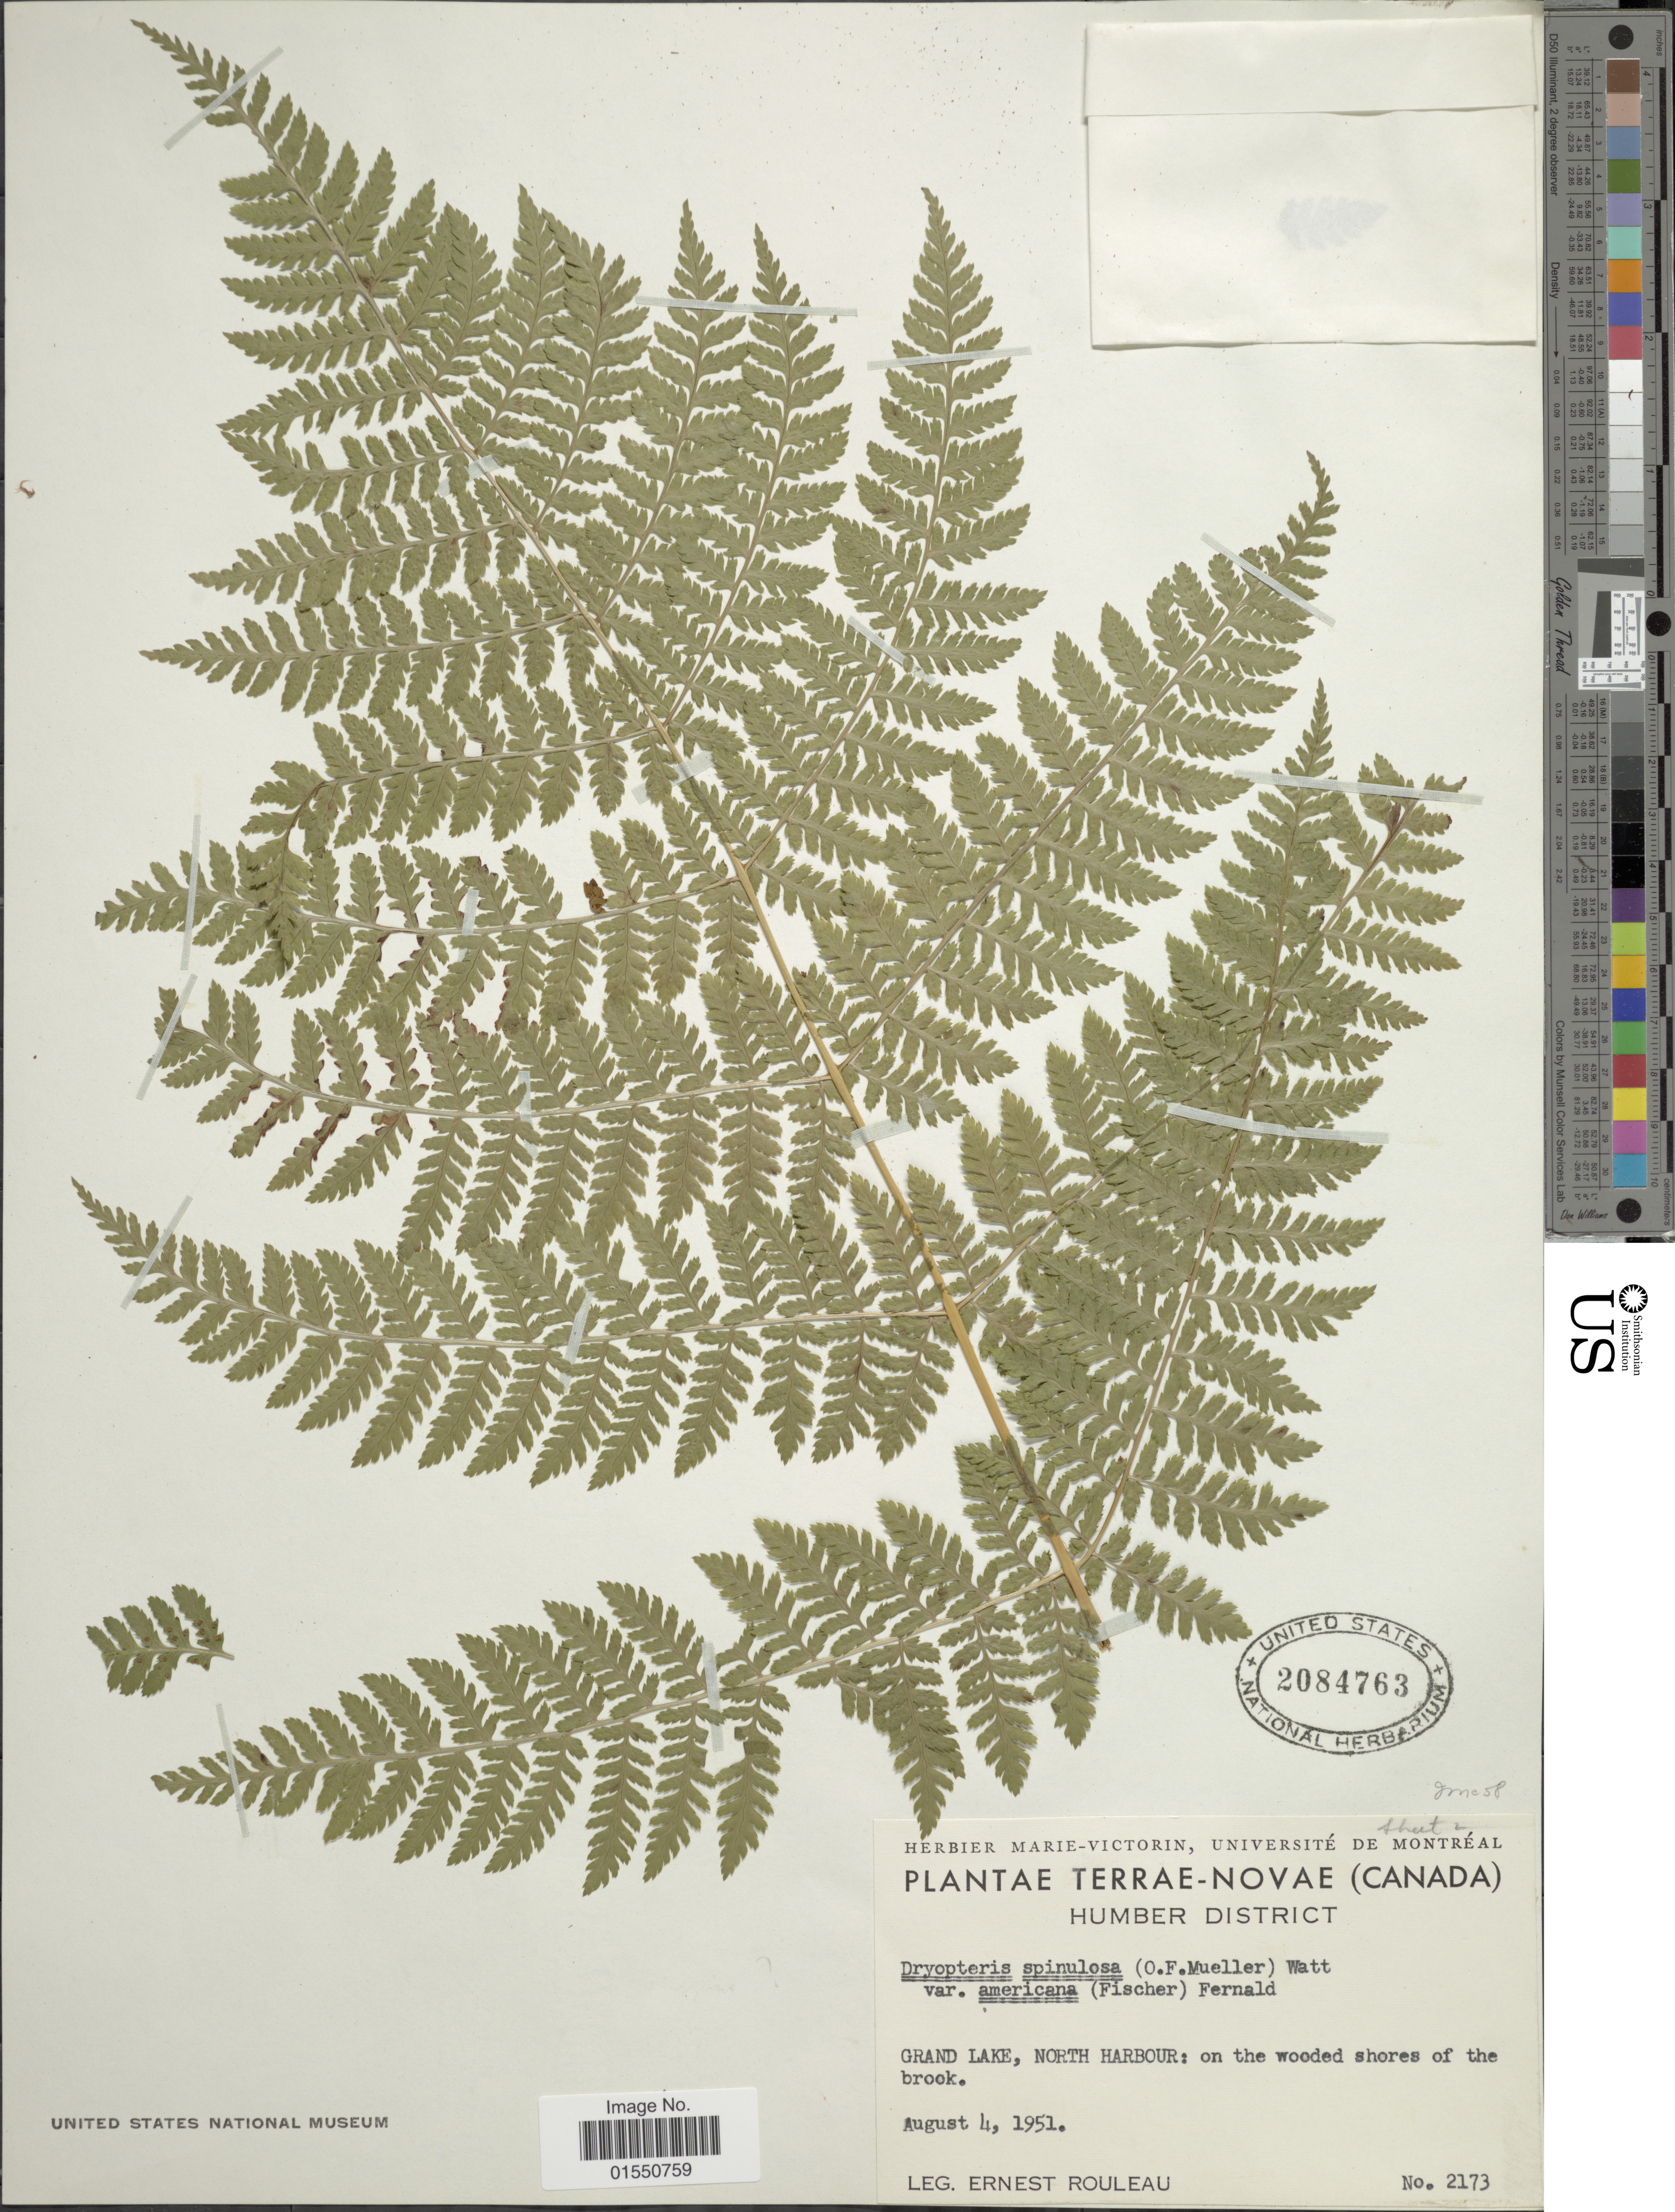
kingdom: Plantae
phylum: Tracheophyta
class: Polypodiopsida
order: Polypodiales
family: Dryopteridaceae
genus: Dryopteris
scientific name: Dryopteris expansa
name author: (C. Presl) Fraser-Jenk. & Jermy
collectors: E. Rouleau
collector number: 2173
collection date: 1951-08-04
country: Canada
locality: Terrae - Novae, Humber District, Grand Lake, North Harbour: on the wooded shores of the brook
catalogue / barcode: US 2084763